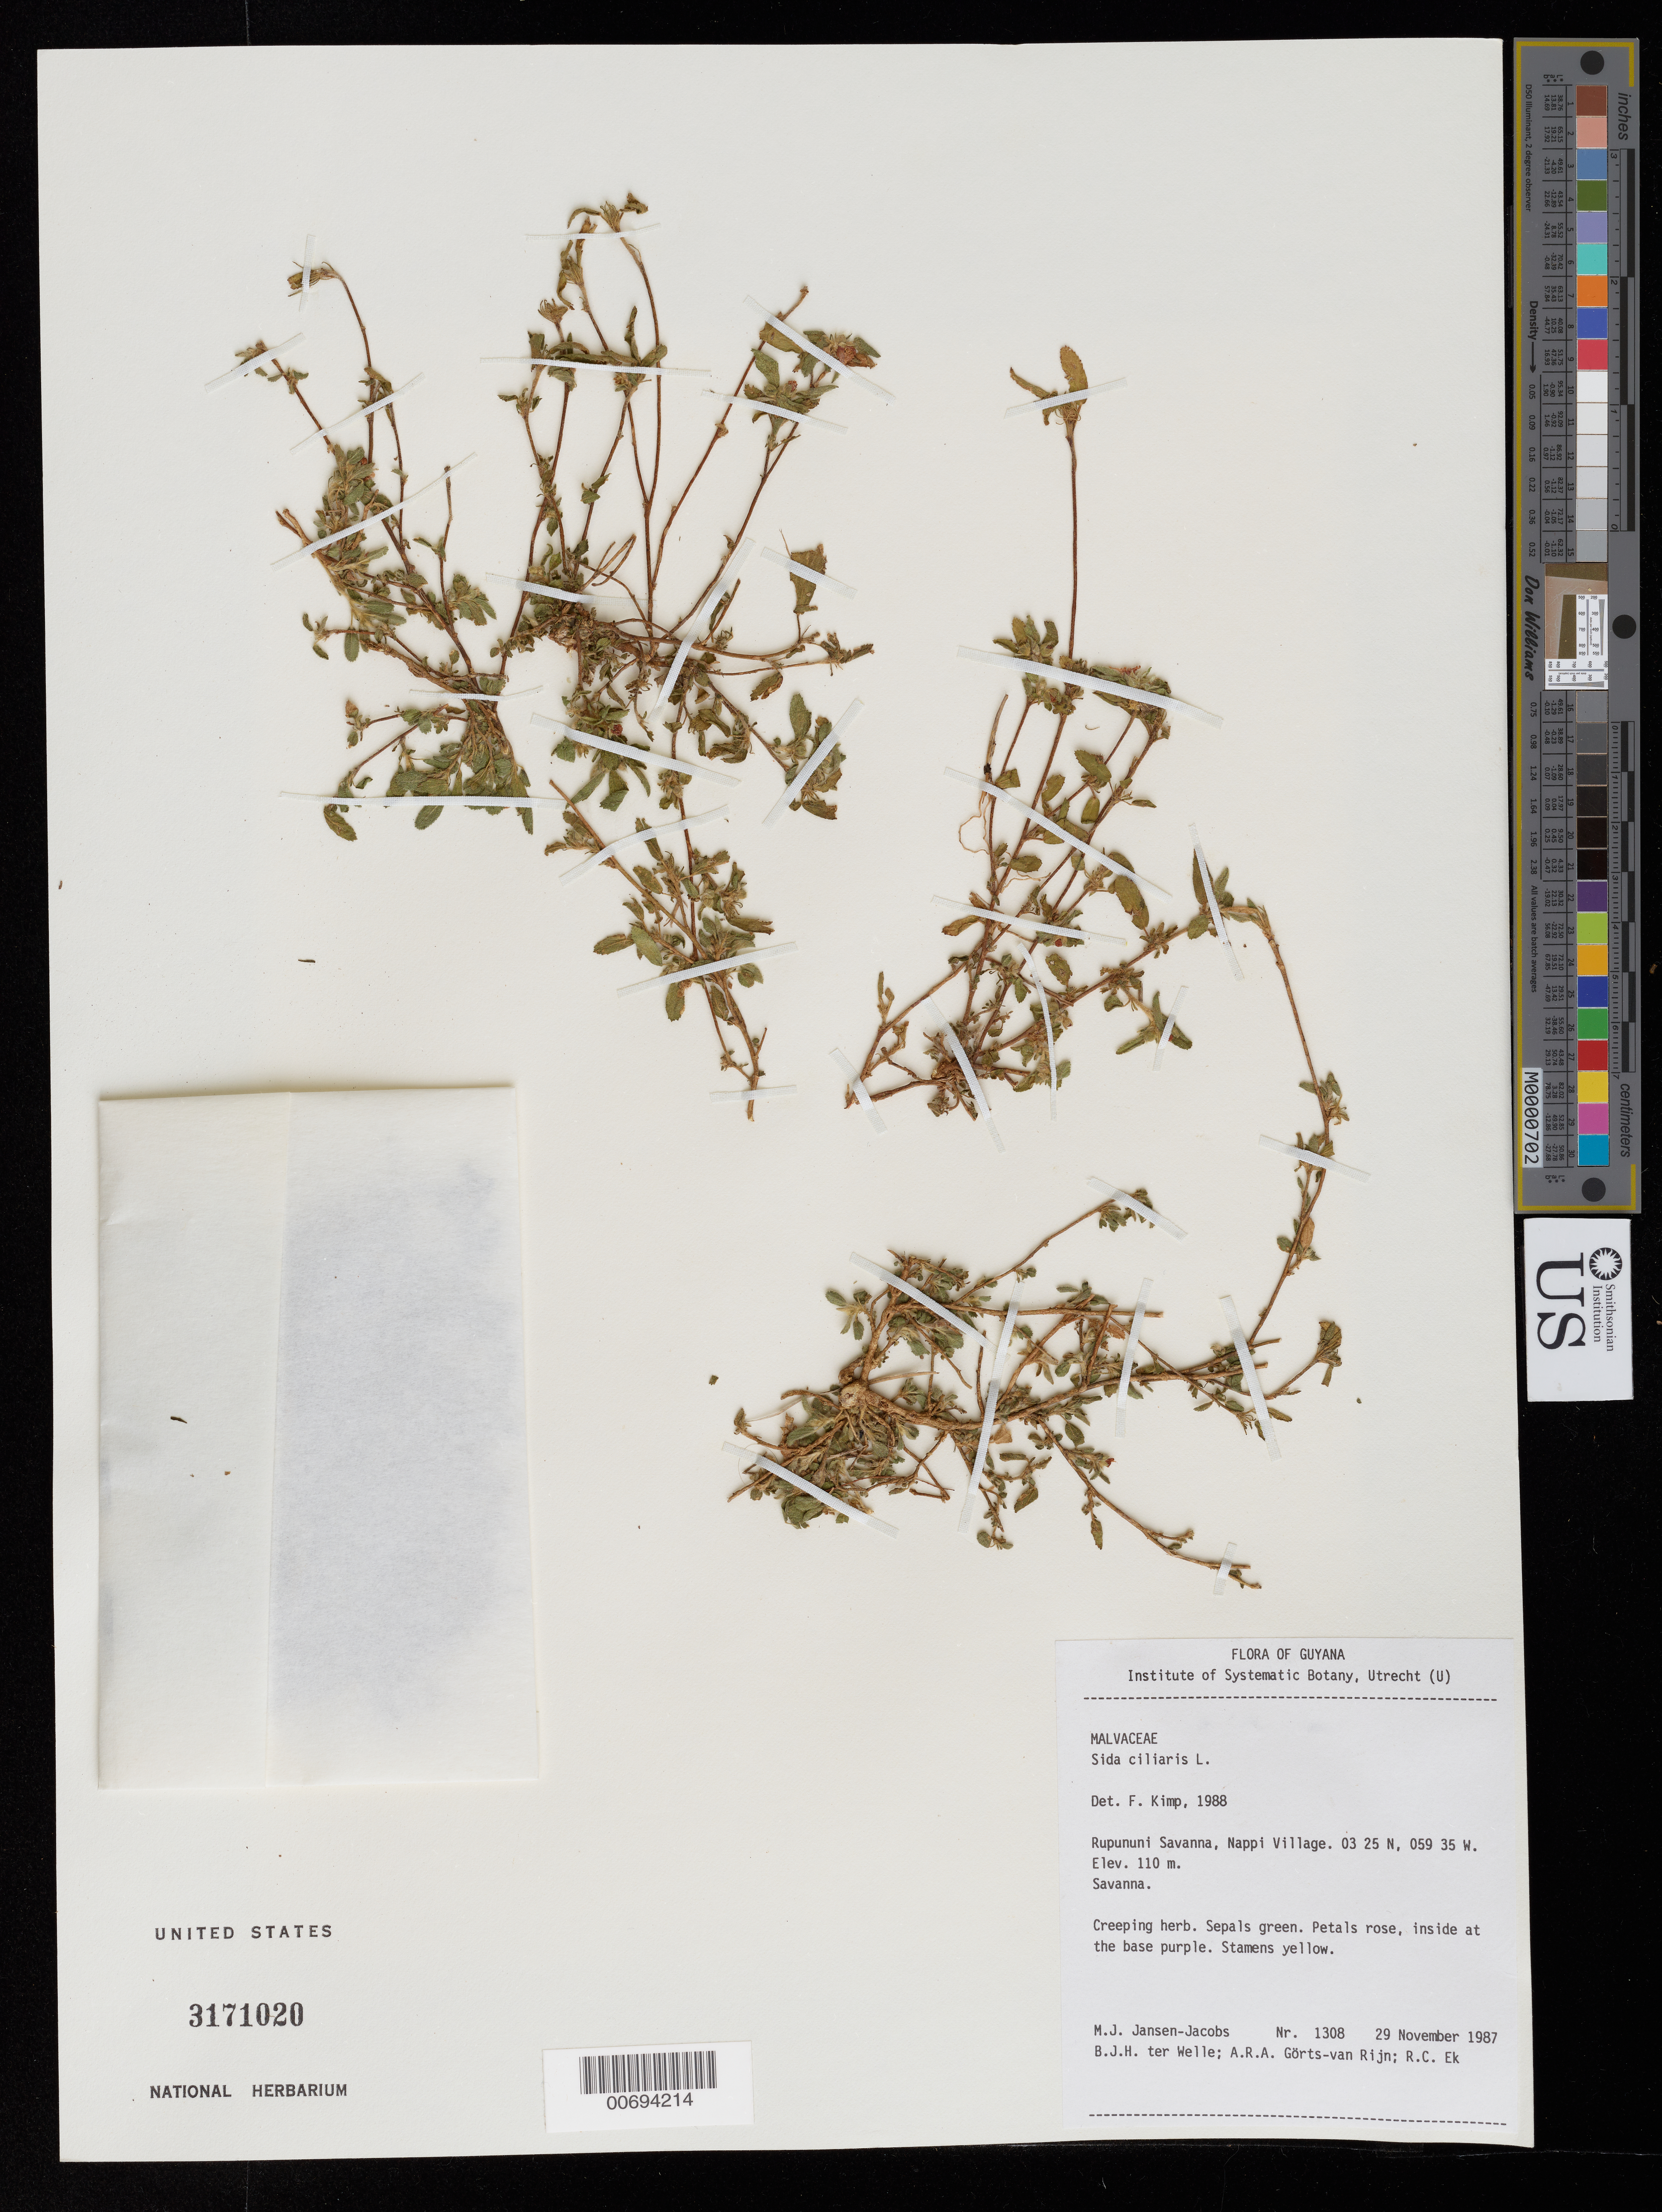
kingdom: Plantae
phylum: Tracheophyta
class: Magnoliopsida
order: Malvales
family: Malvaceae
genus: Sida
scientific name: Sida ciliaris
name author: L.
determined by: Kimp, F. M. G. J.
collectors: M. J. Jansen-Jacobs, B. Welle, A. .R. A. Görts-van Rijn & R. C. Ek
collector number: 1308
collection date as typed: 29-Nov-87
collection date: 1987-11-29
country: Guyana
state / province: U. Takutu-U. Essequibo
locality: Nappi Village, Rupununi Savanna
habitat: Savanna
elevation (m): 110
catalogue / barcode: US 3171020